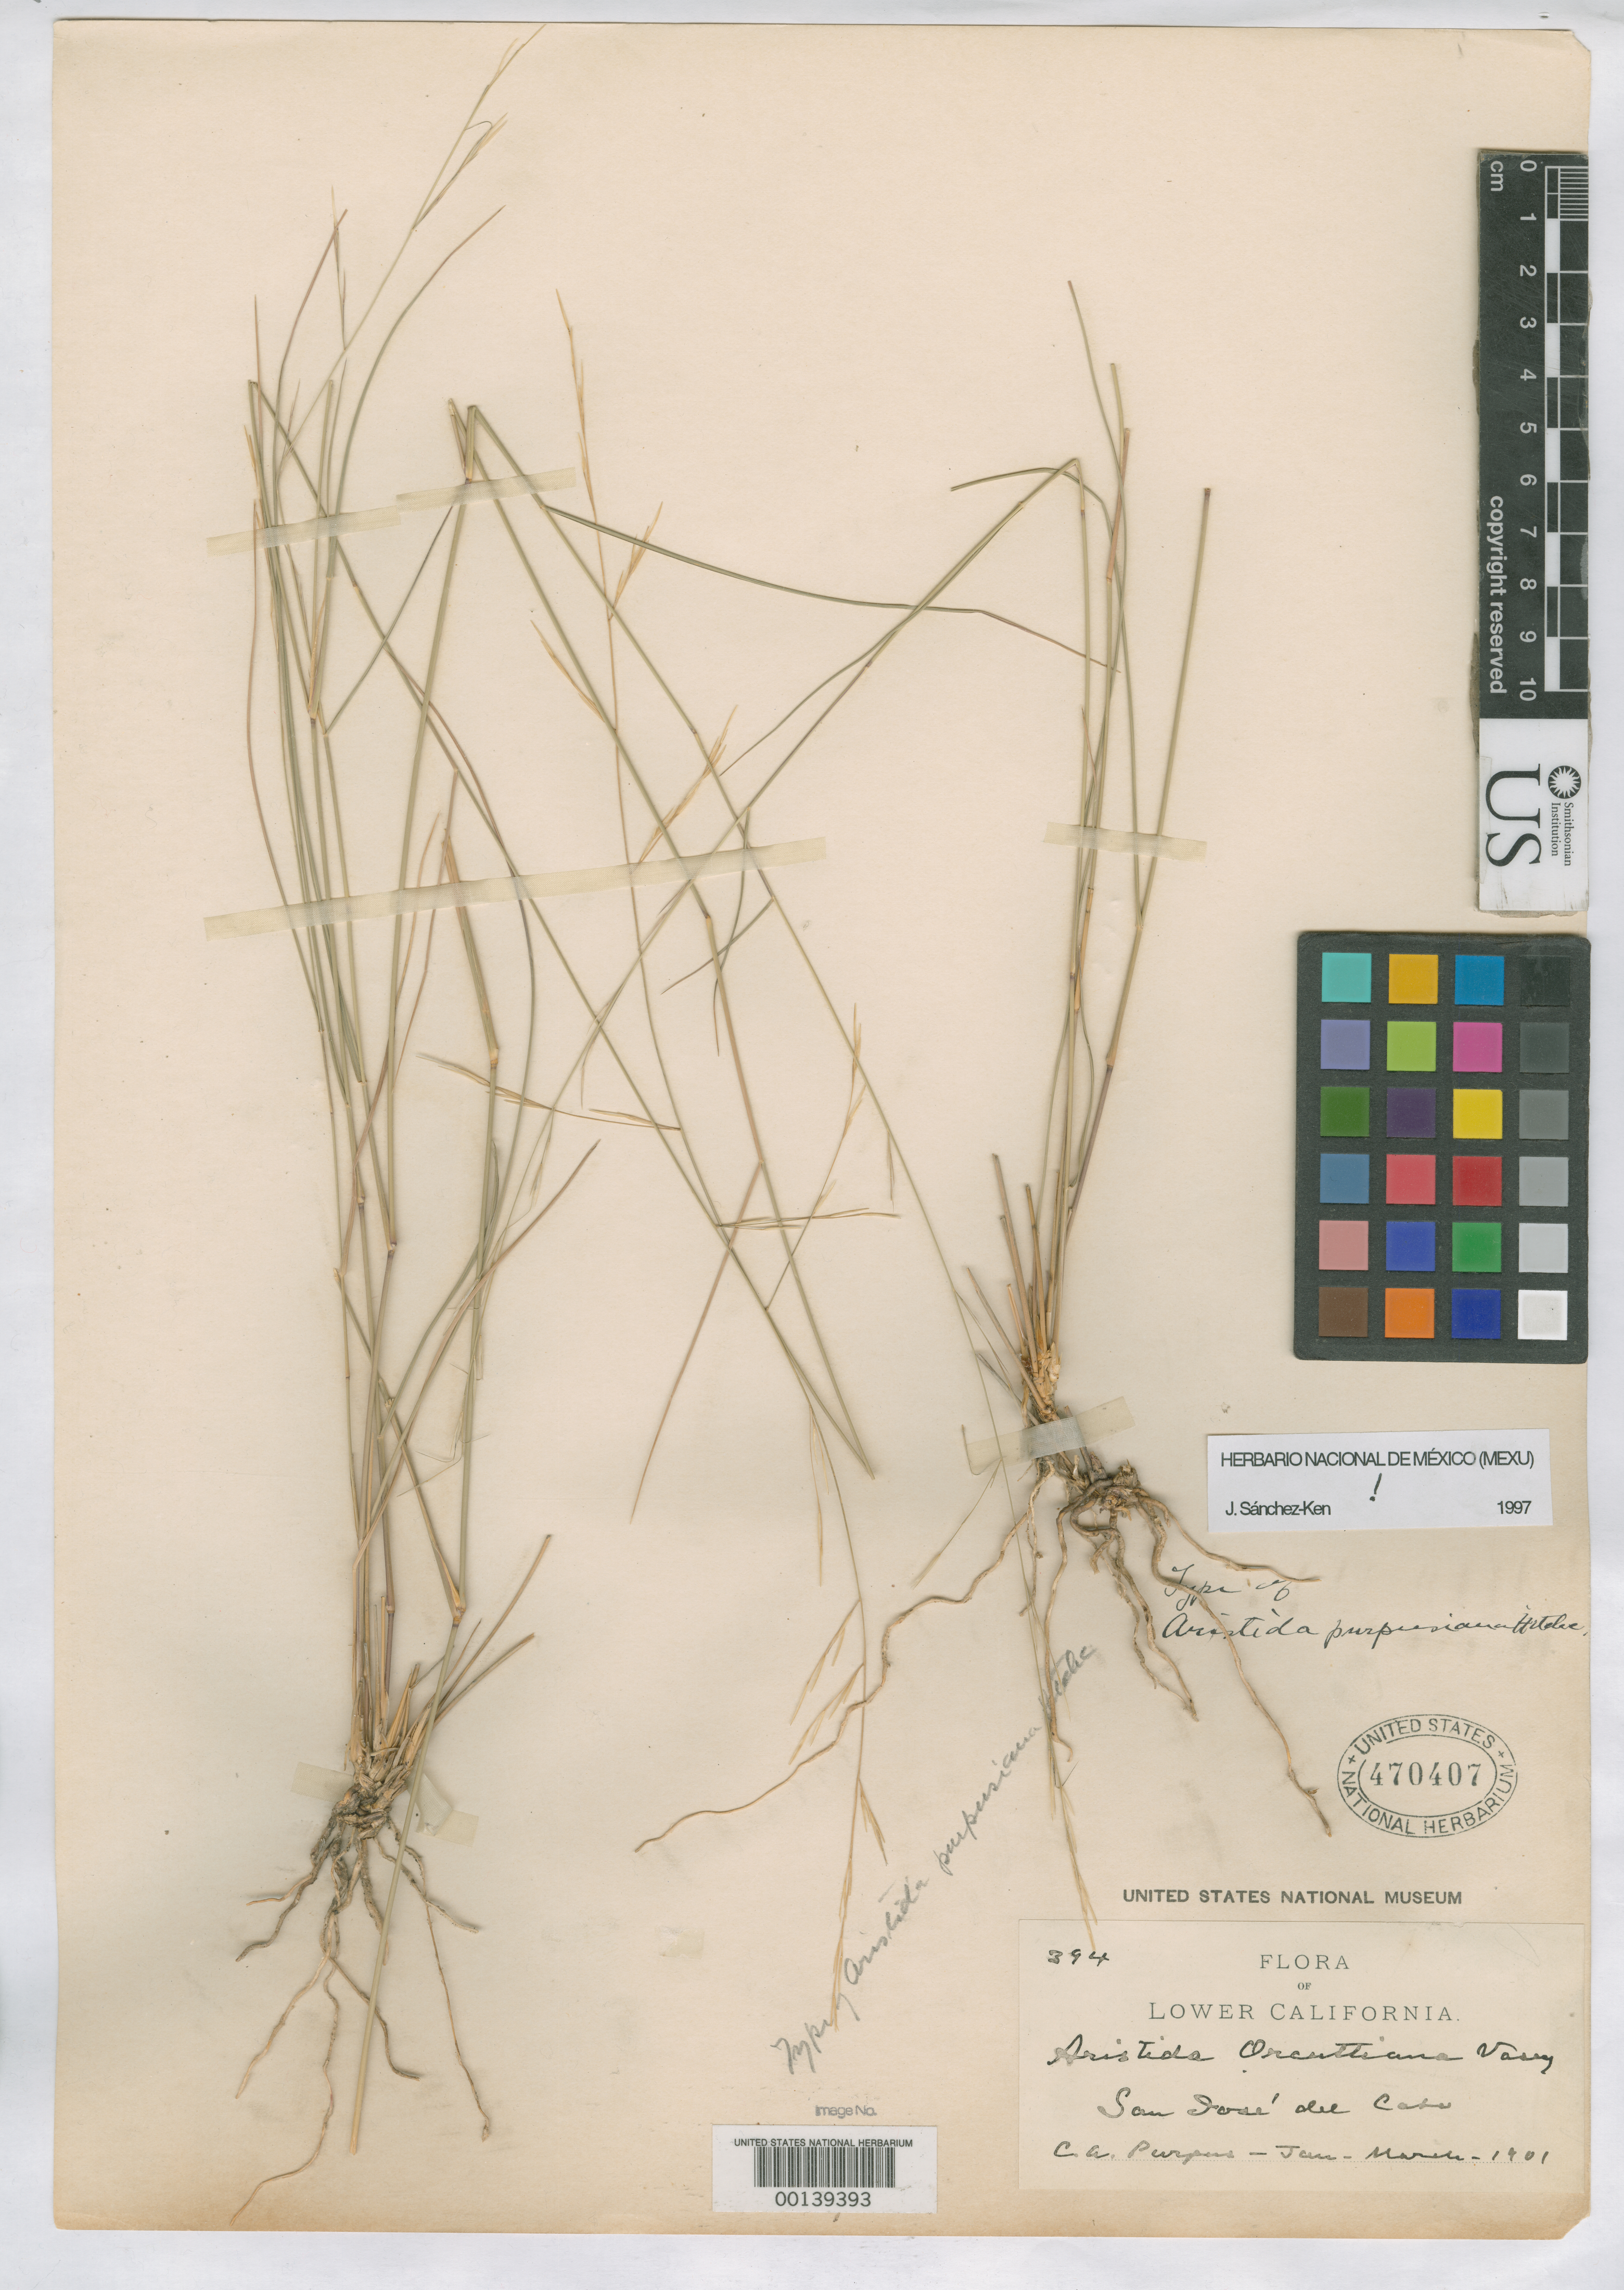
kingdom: Plantae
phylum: Tracheophyta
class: Liliopsida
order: Poales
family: Poaceae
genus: Aristida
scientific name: Aristida purpusiana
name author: Hitchc.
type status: Holotype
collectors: C. A. Purpus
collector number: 394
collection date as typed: Jan 1901 to -- Mar 1901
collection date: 1901-01/1901-03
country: Mexico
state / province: Baja California Sur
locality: San José del Cabo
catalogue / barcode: US 470407